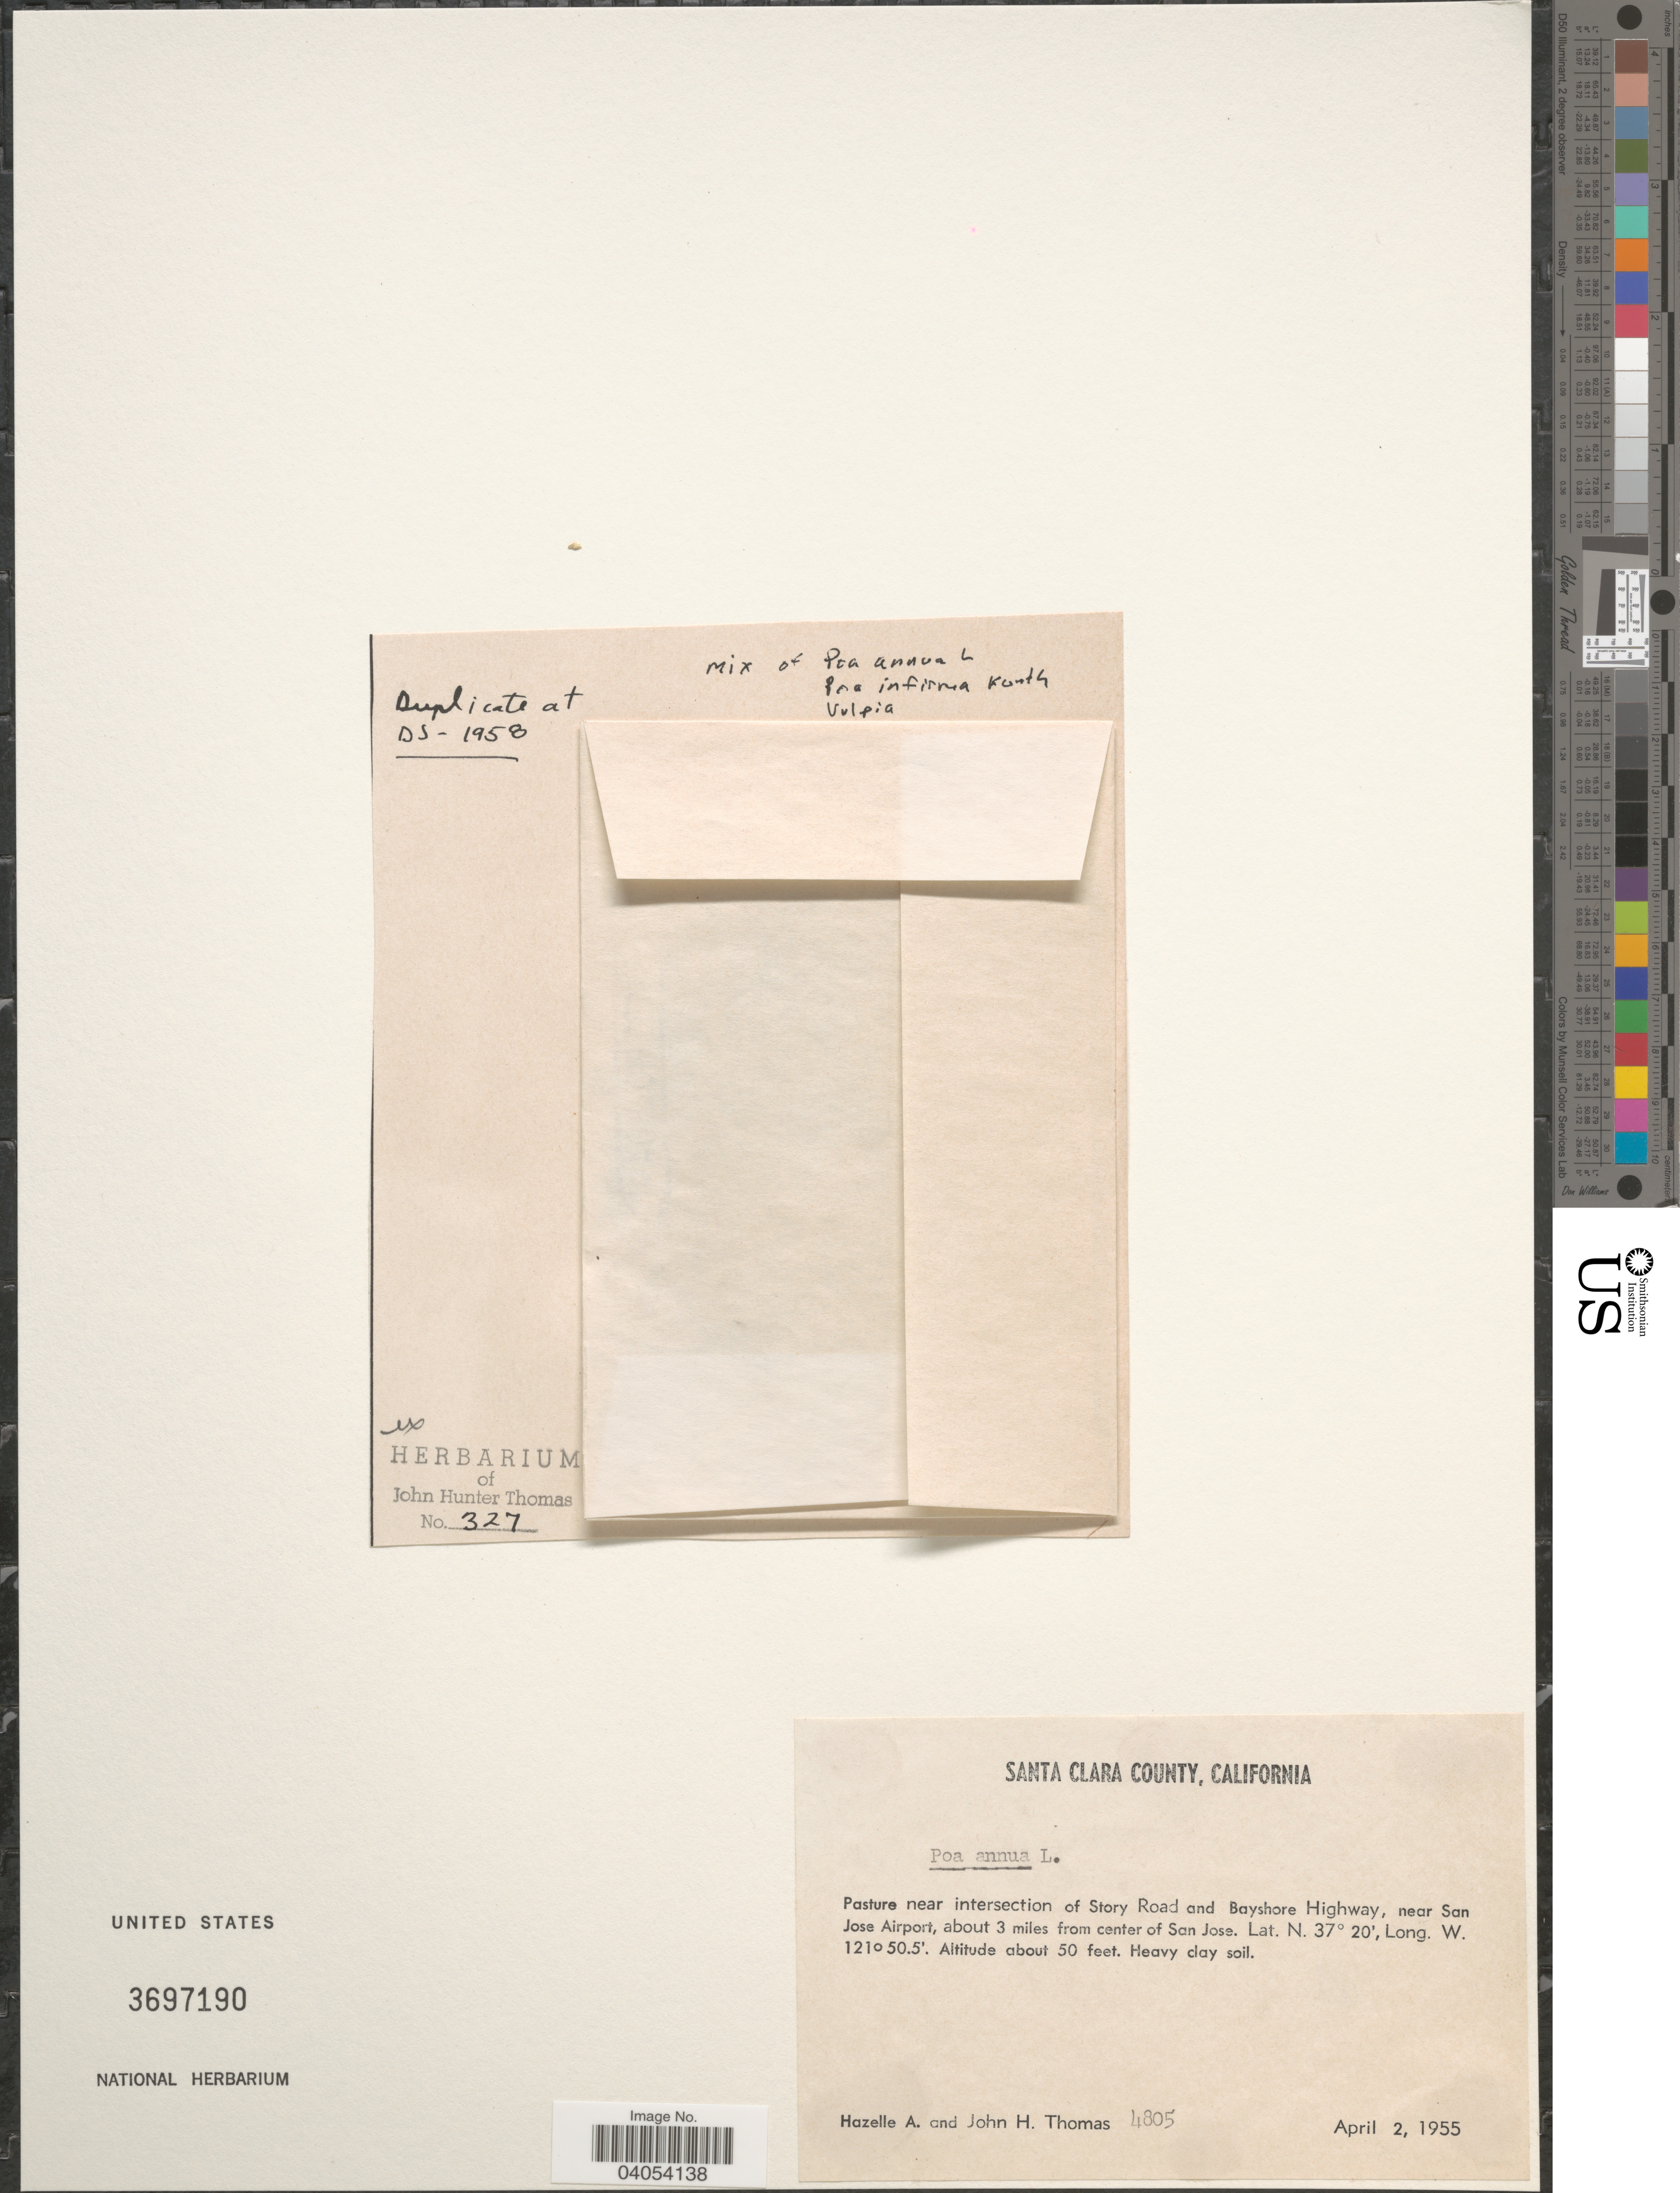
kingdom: Plantae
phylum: Tracheophyta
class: Liliopsida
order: Poales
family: Poaceae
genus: Poa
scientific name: Poa annua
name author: L.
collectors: H. Thomas & J. H. Thomas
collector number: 4805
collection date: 1955-04-02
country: United States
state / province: California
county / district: Santa Clara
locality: Santa Clara County. Pasture near intersection of Story Road and Bayshore Highway, near San Jose Airport, about 3 miles from center of San Jose.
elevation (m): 15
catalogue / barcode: US 3697190